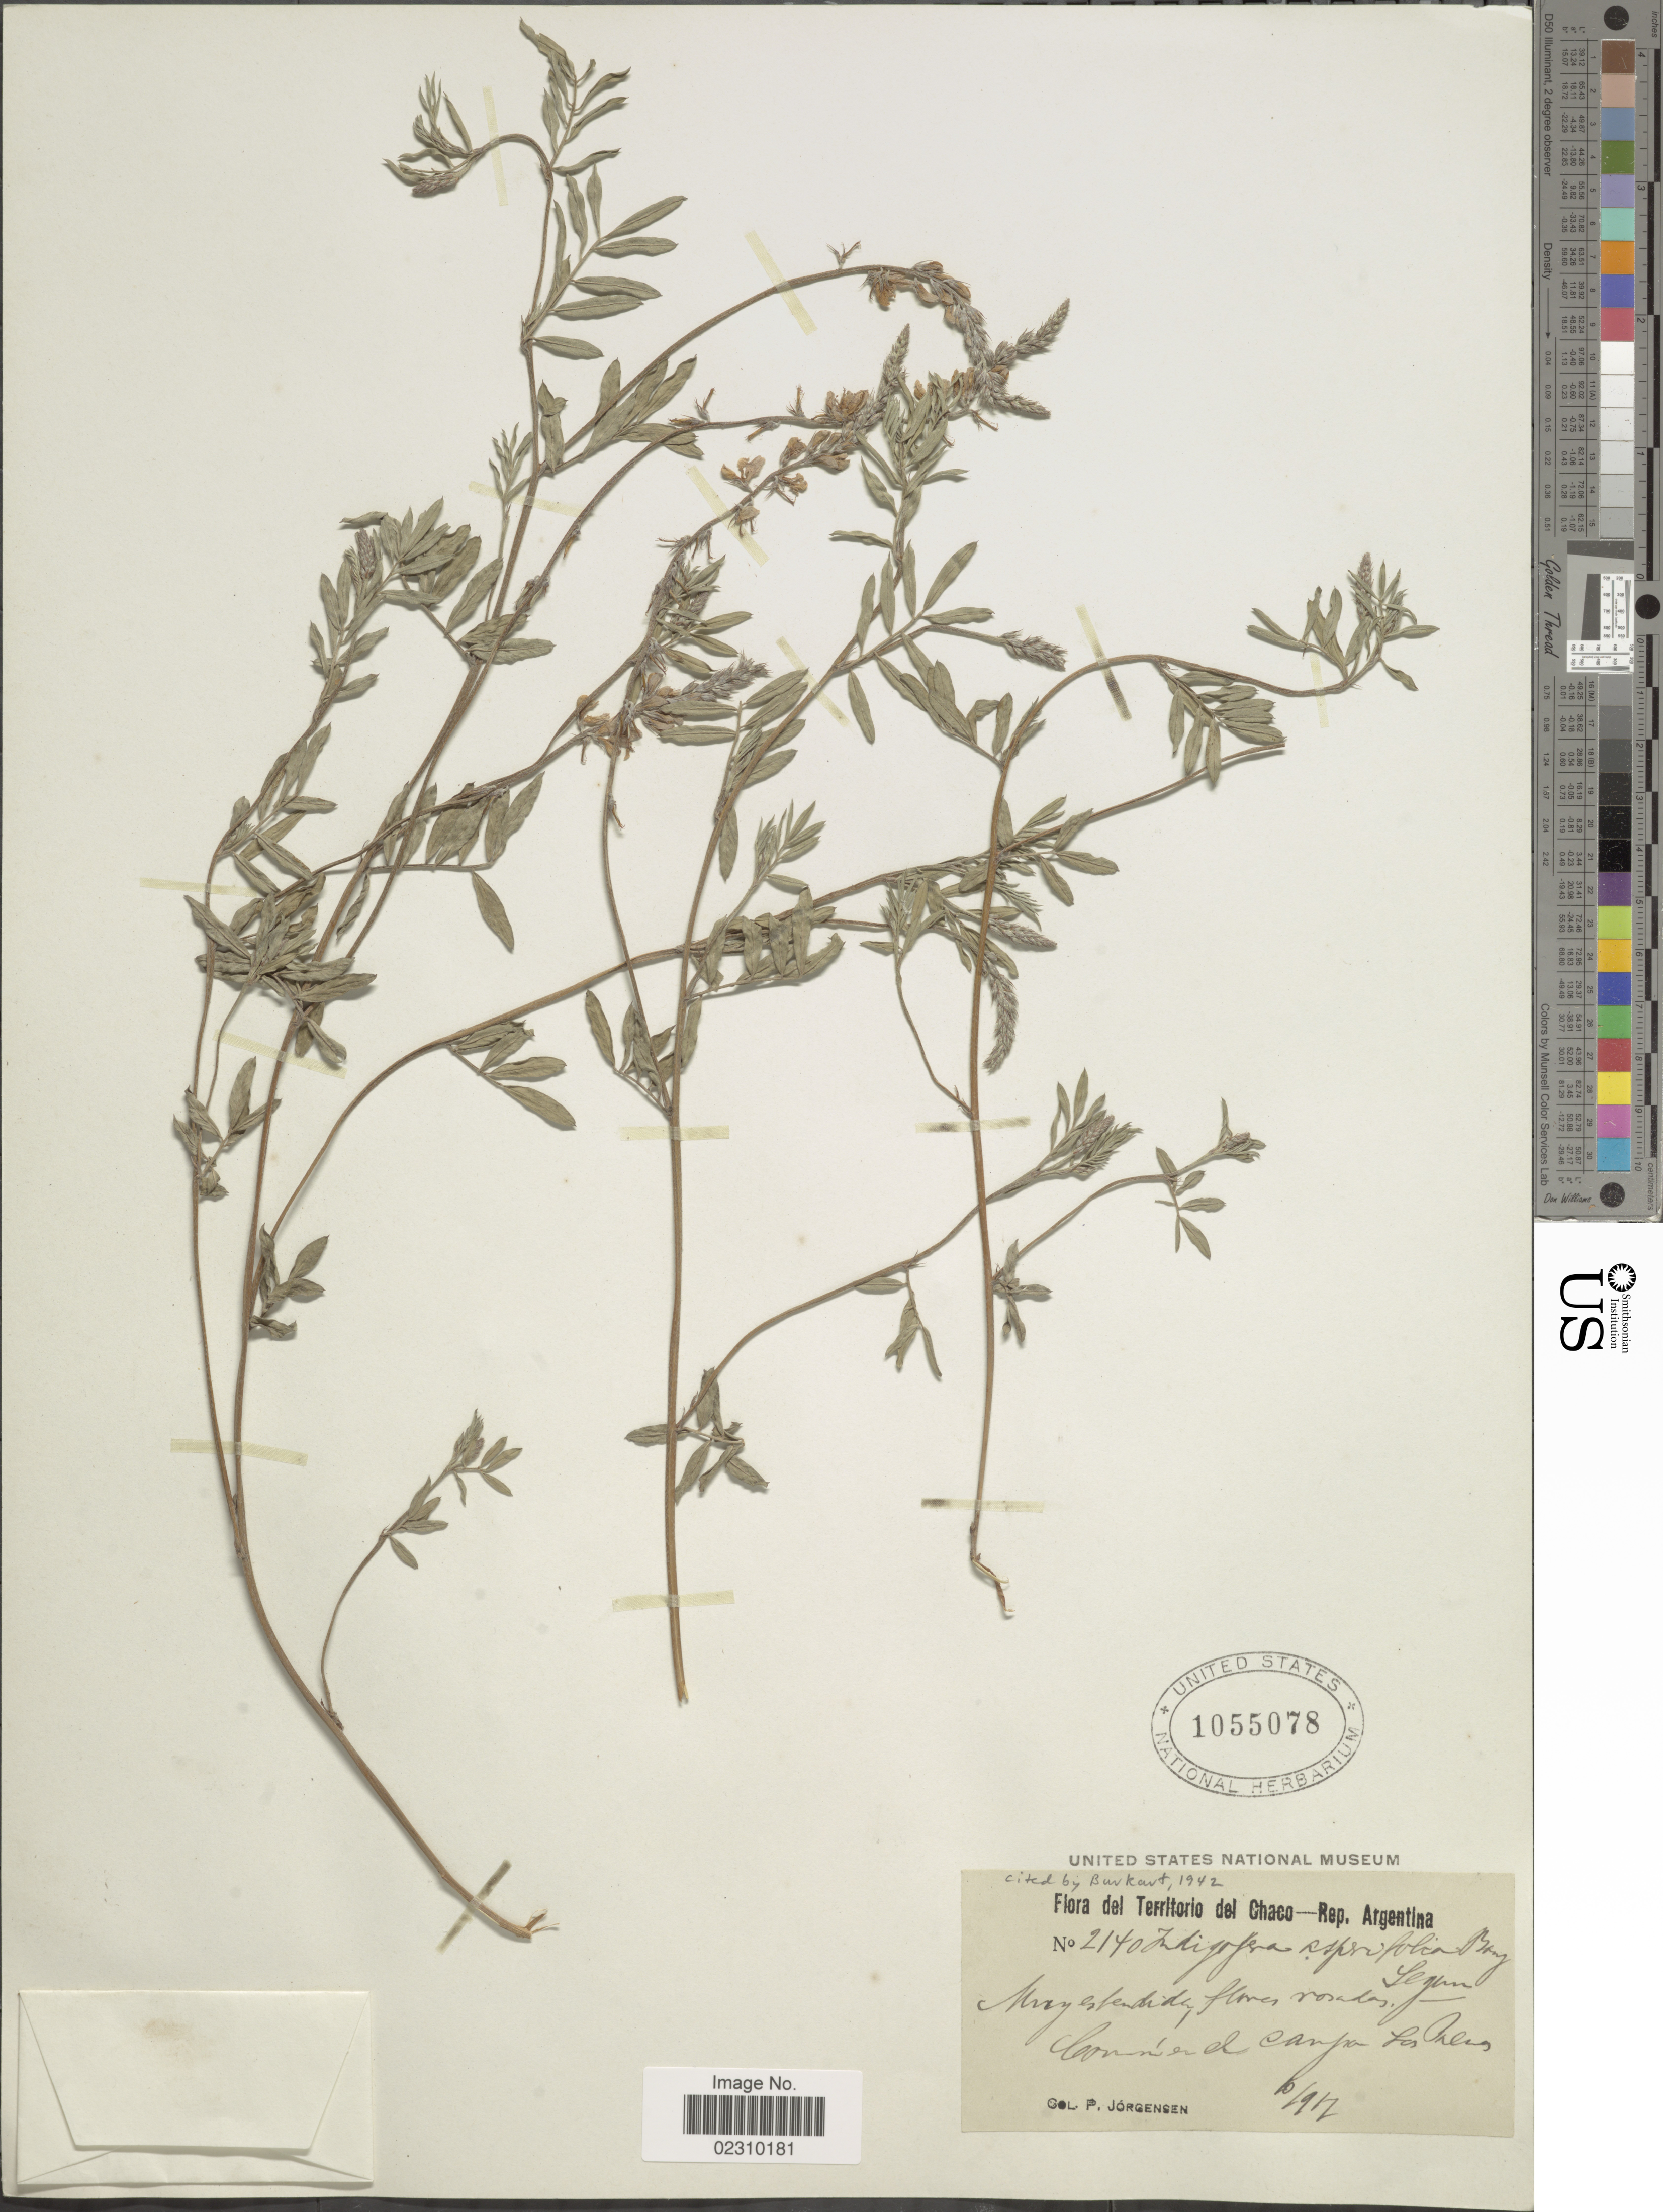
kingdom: Plantae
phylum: Tracheophyta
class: Magnoliopsida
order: Fabales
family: Fabaceae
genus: Indigofera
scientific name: Indigofera asperifolia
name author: Bong. ex Benth.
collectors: P. Jörgensen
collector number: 2140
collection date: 1917-05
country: Argentina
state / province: Chaco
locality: Territorio del Chaco - Rep. Argentina. Los Palmas.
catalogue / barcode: US 1055078